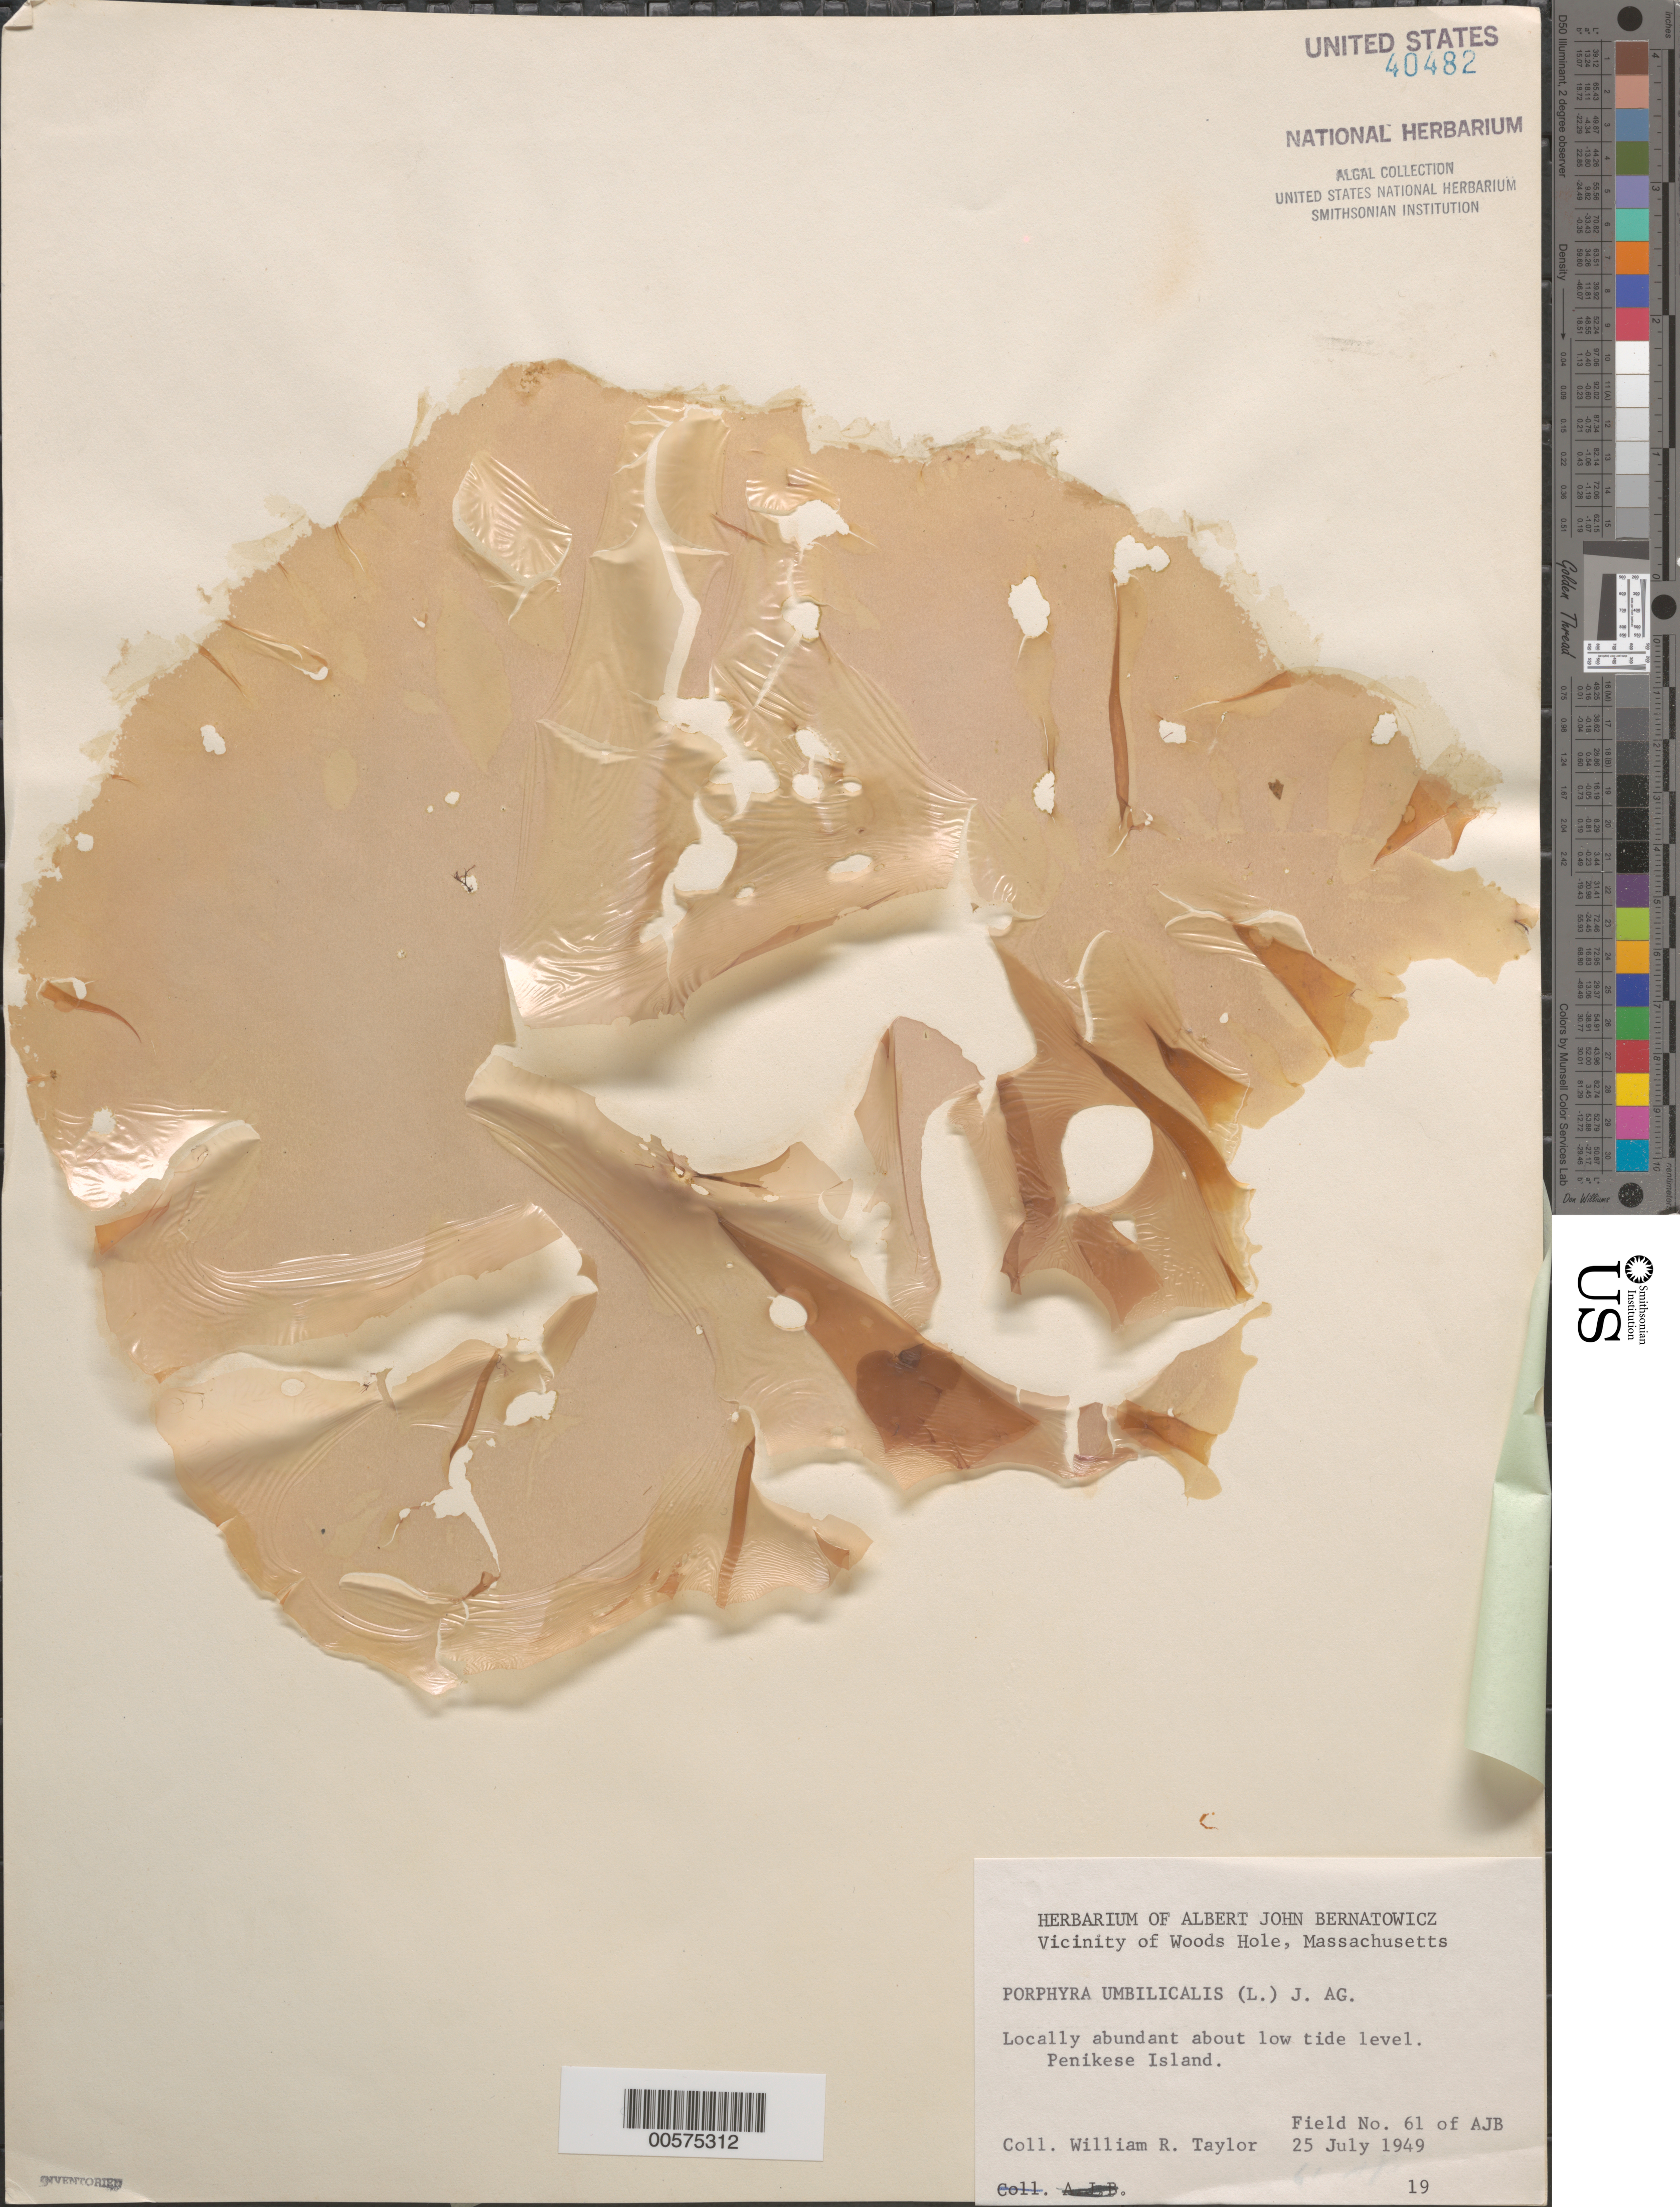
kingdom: Plantae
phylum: Rhodophyta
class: Bangiophyceae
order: Bangiales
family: Bangiaceae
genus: Porphyra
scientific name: Porphyra umbilicalis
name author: Kütz.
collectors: W. R. Taylor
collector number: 61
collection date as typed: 25 Jul 1949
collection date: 1949-07-25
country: United States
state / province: Massachusetts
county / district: Dukes County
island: Penikese Island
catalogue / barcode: US 40482